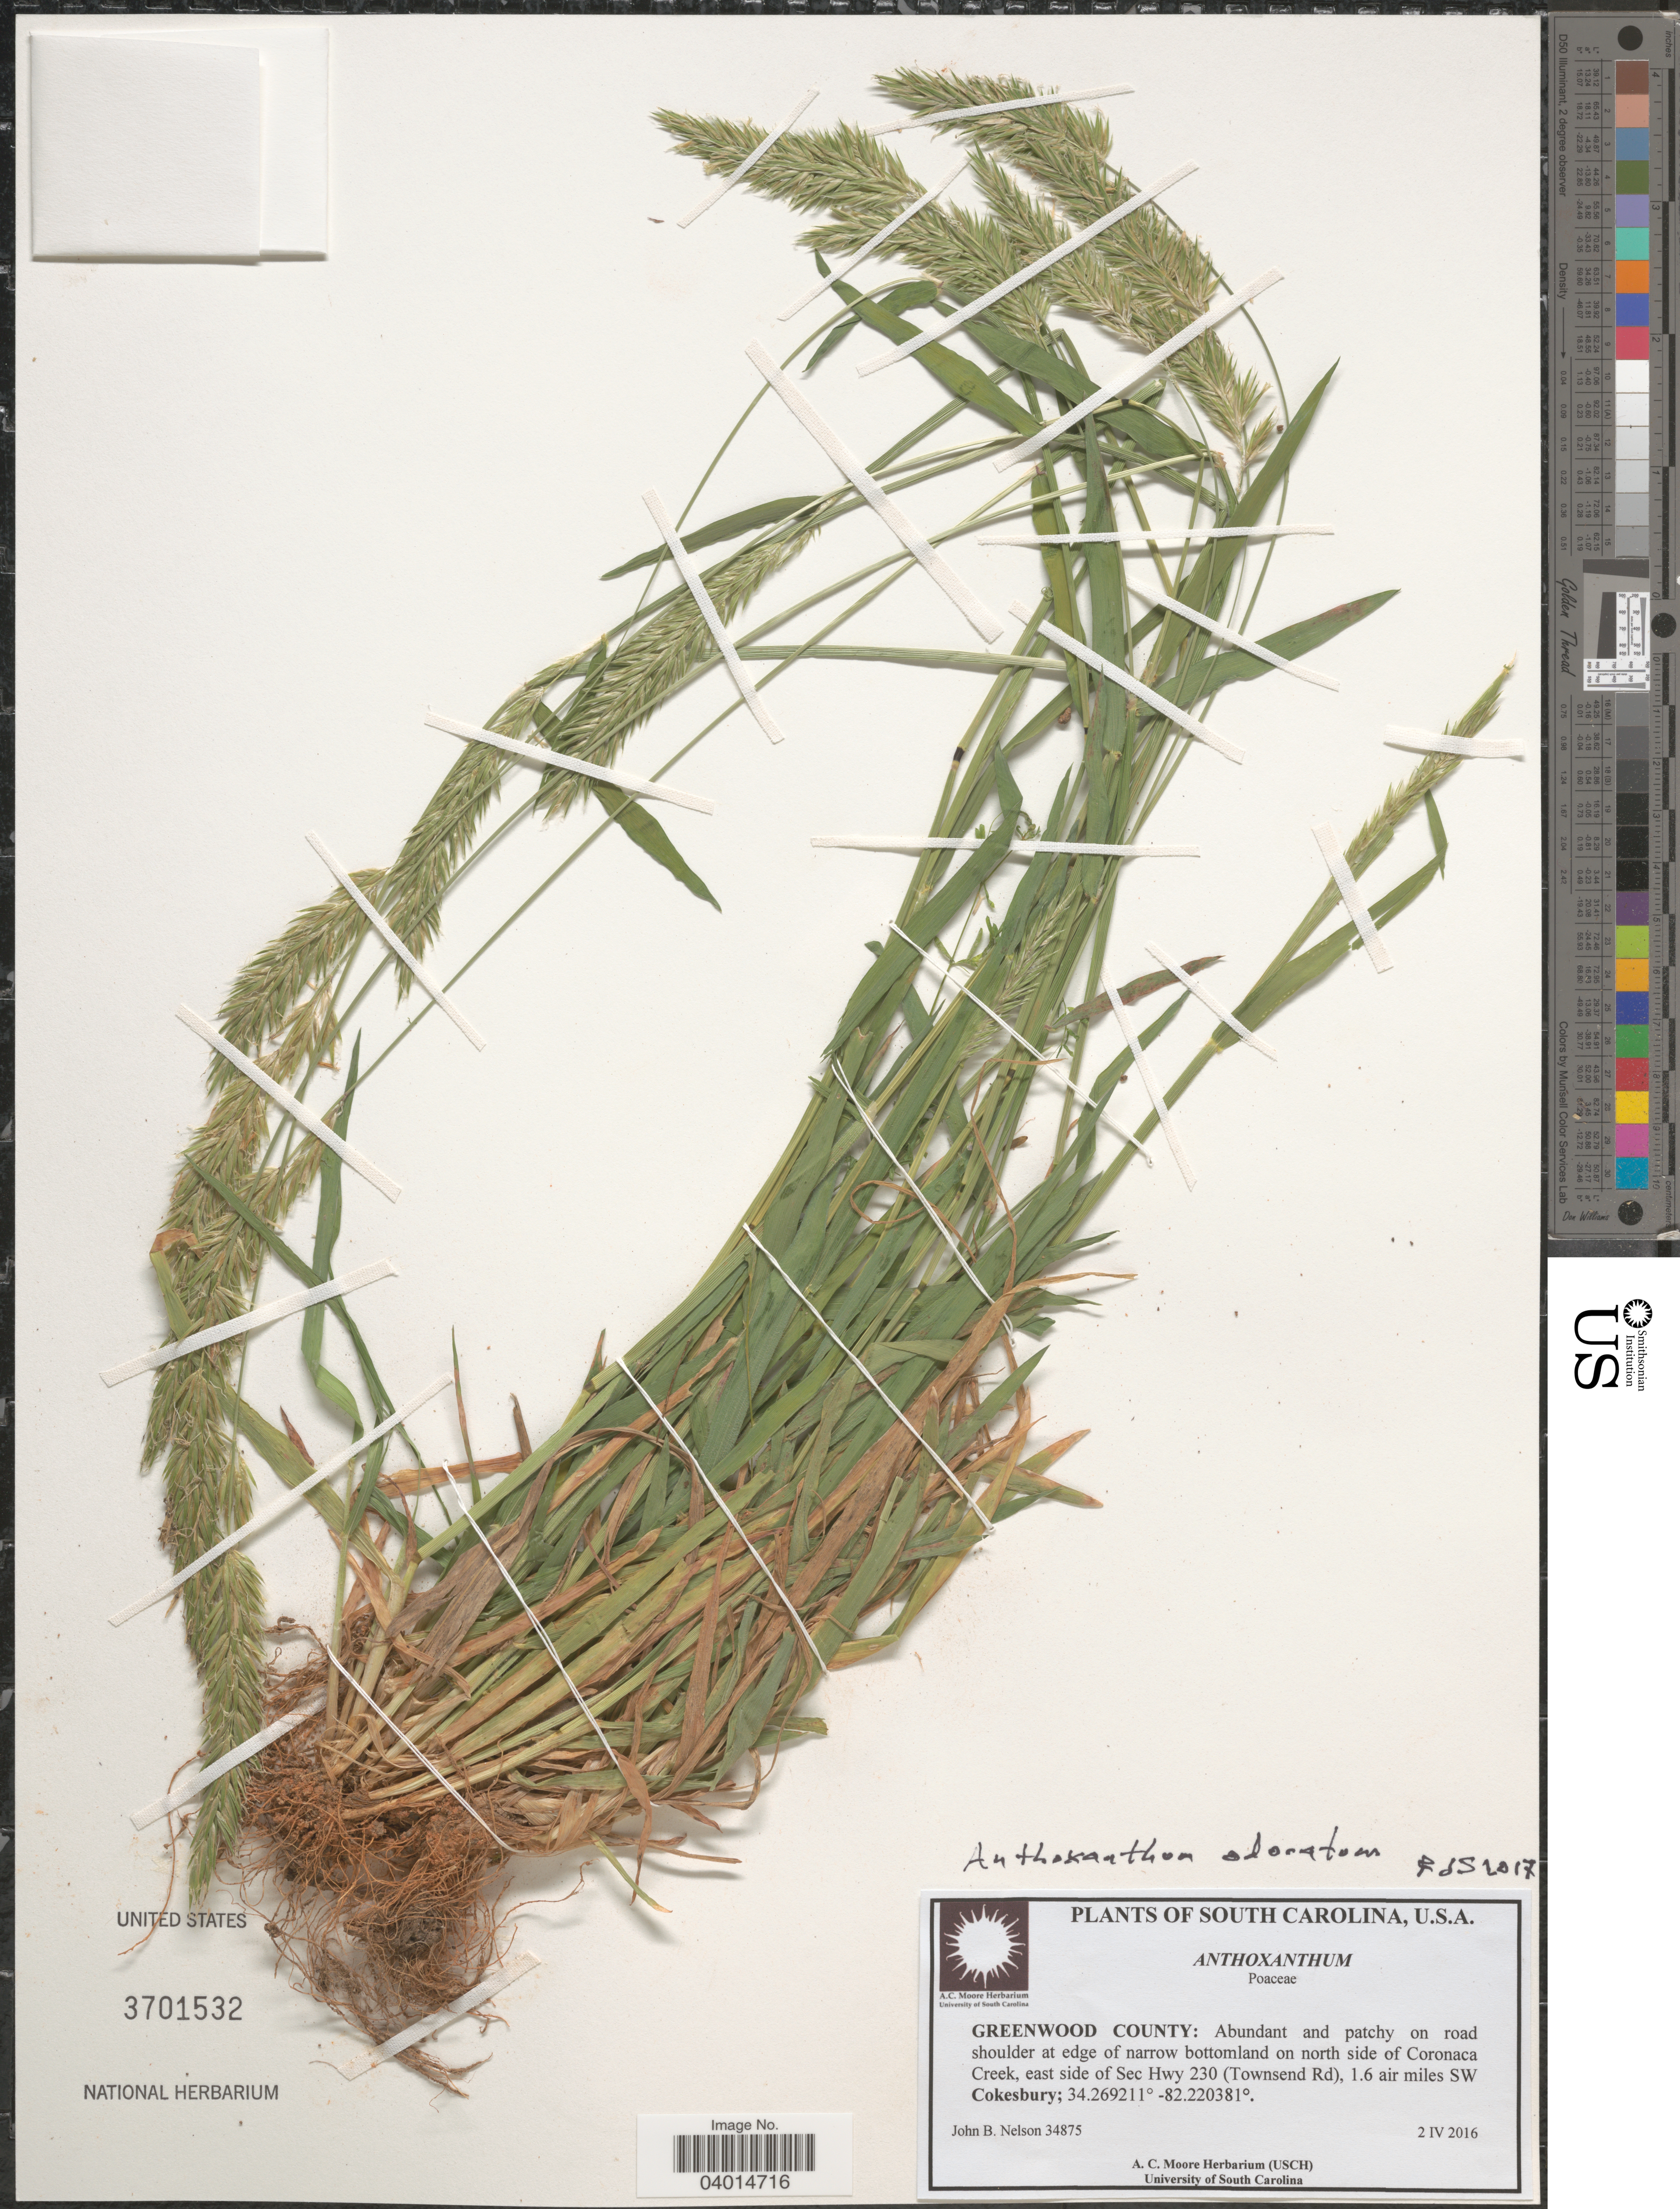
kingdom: Plantae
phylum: Tracheophyta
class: Liliopsida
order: Poales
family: Poaceae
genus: Anthoxanthum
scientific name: Anthoxanthum odoratum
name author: L.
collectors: J. B. Nelson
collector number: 34875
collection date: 2016-04-02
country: United States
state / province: South Carolina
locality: Greenwood County: Abundant and patchy on road shoulder at edge of narrow bottomland on north side of Coronaca Creek, east side of Sec Hwy 230 (Townsend Rd), 1.6 air miles SW Cokesbury.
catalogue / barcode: US 3701532